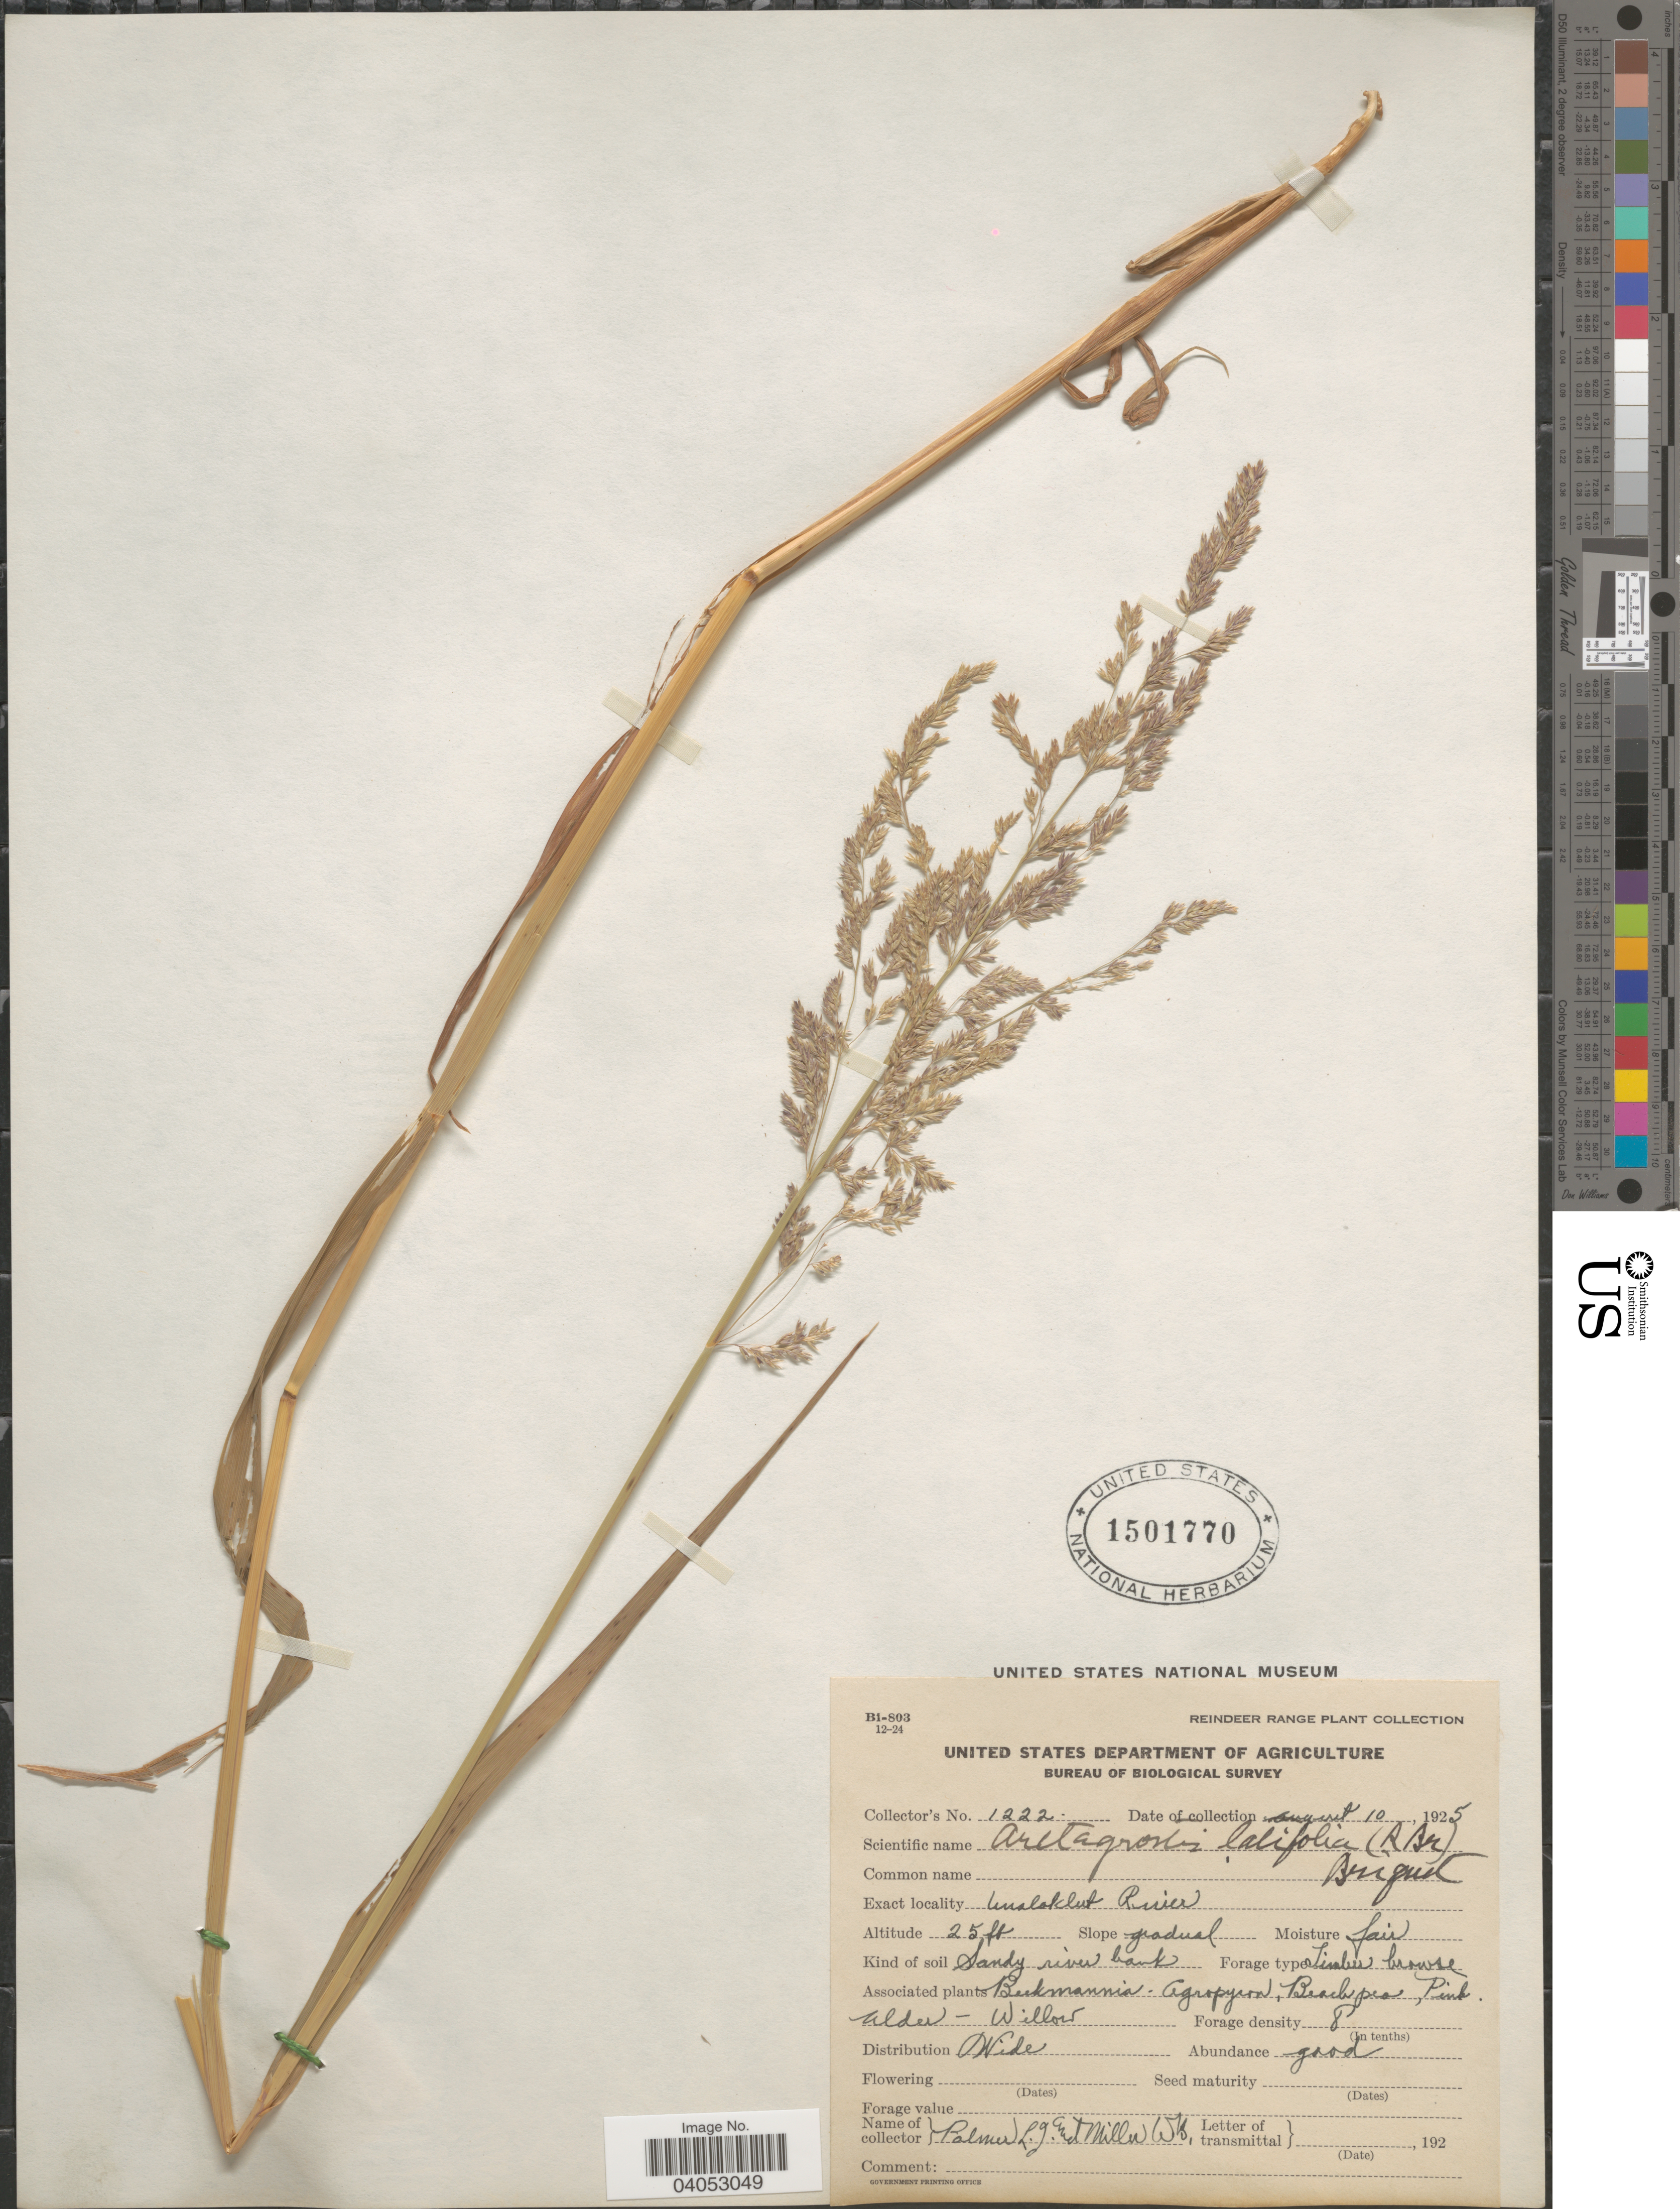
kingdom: Plantae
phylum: Tracheophyta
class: Liliopsida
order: Poales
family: Poaceae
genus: Arctagrostis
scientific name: Arctagrostis latifolia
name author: (R. Br.) Griseb.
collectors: L. J. Palmer & W. Miller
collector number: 1222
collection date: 1925-08-10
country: United States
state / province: Alaska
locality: Unalakleet River.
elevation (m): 8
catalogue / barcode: US 1501770